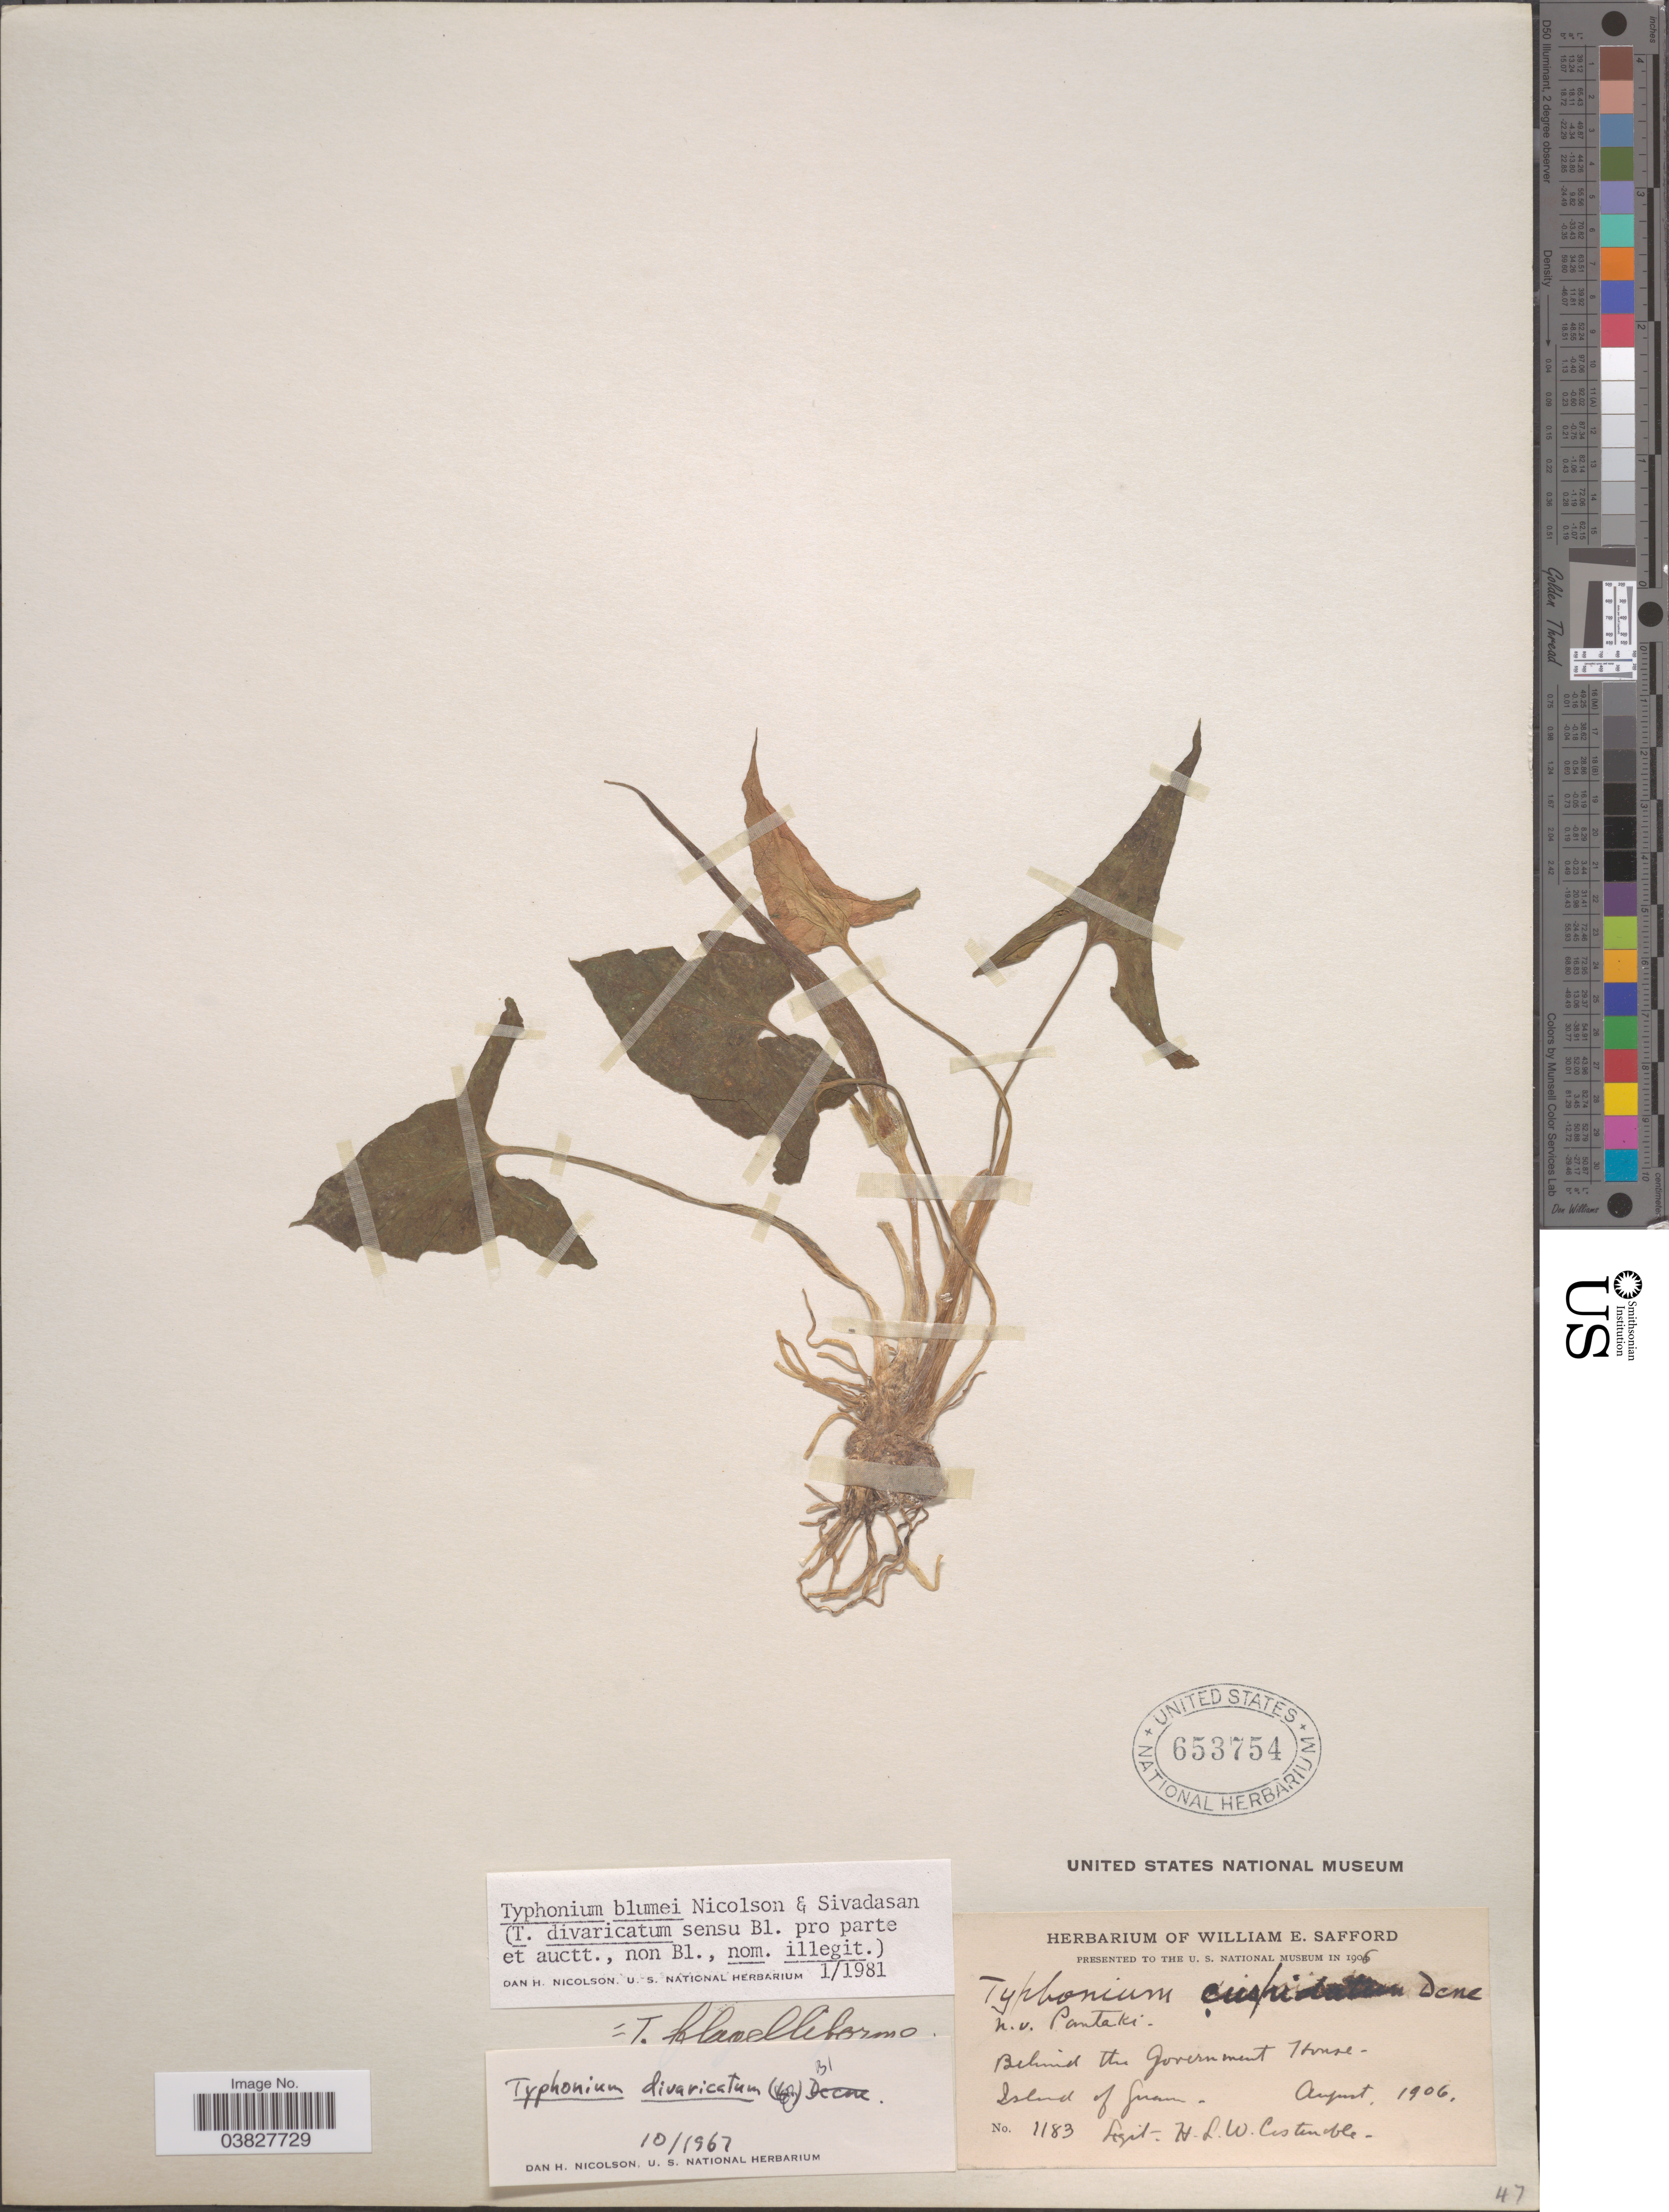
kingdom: Plantae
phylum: Tracheophyta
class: Liliopsida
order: Alismatales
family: Araceae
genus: Typhonium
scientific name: Typhonium blumei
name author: Nicolson & Sivad.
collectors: H. Costenoble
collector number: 1183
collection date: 1906-08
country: Guam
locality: Behind the Government House. Island of Guam.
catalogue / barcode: US 653754